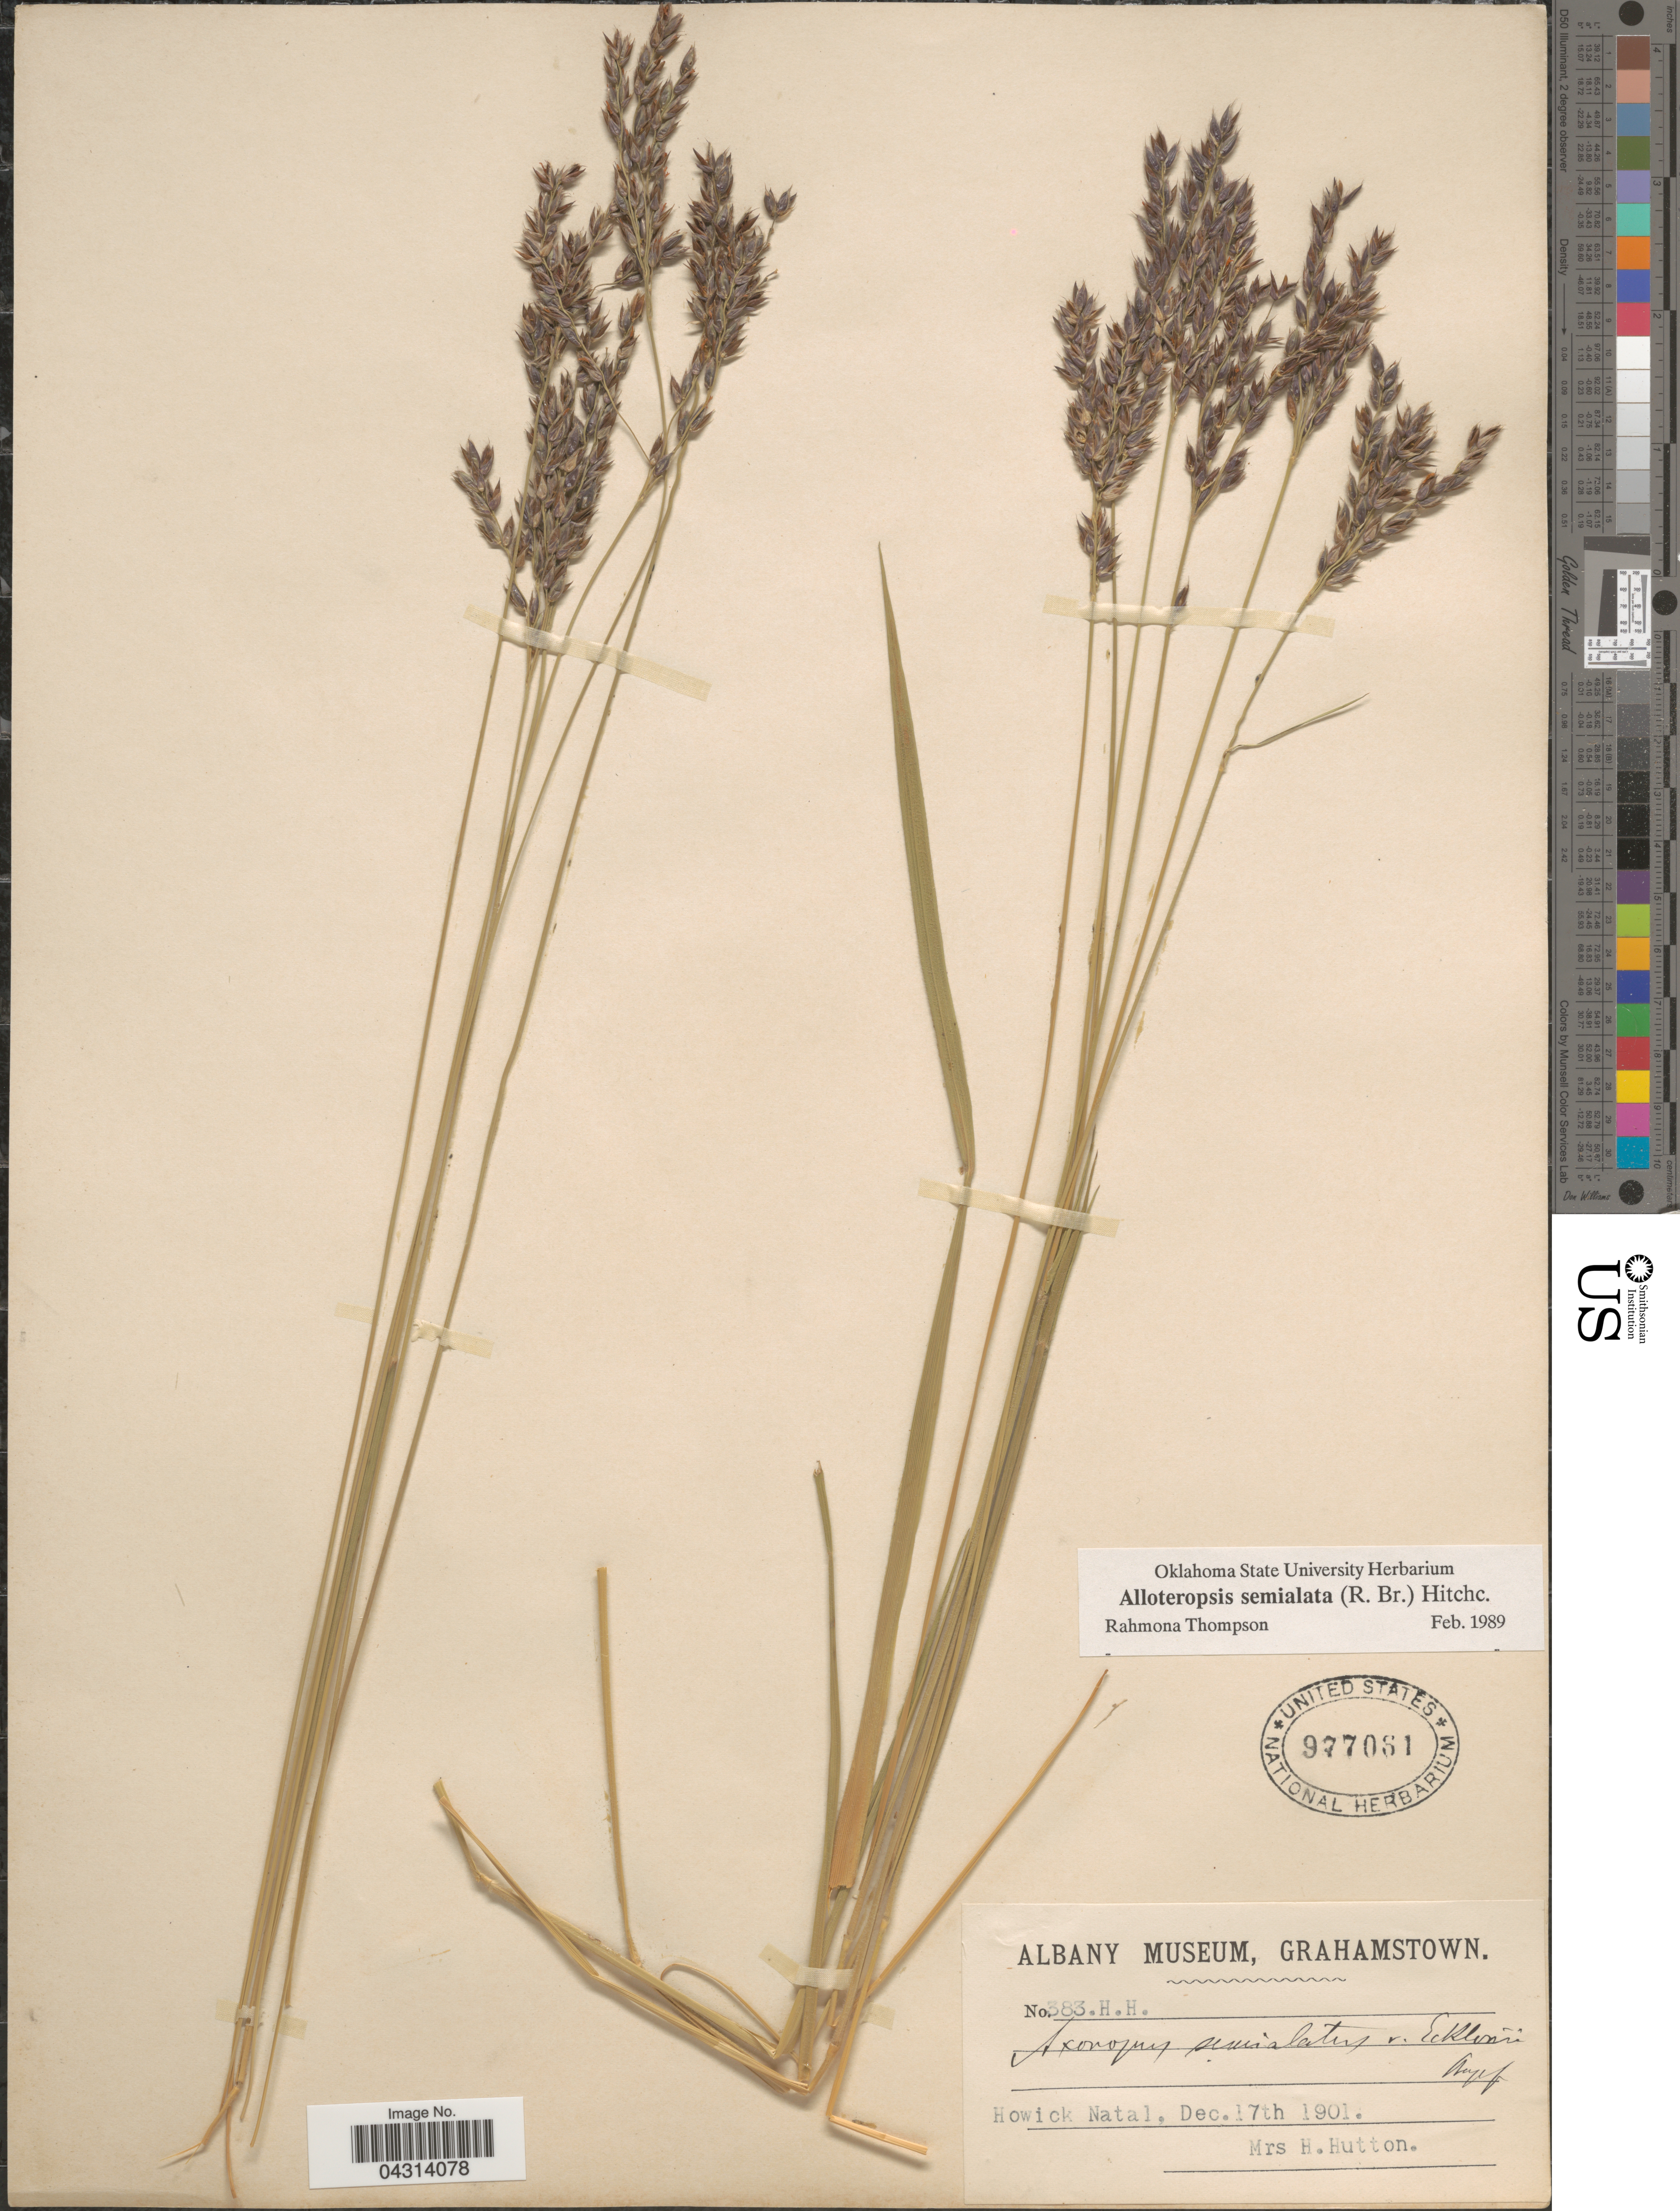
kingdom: Plantae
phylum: Tracheophyta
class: Liliopsida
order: Poales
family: Poaceae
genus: Alloteropsis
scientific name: Alloteropsis semialata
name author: (R. Br.) Hitchc.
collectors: H. Hutton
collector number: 383H.H.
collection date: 1901-12-17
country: South Africa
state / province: KwaZulu-Natal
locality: Howick Natal.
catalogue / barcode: US 977061